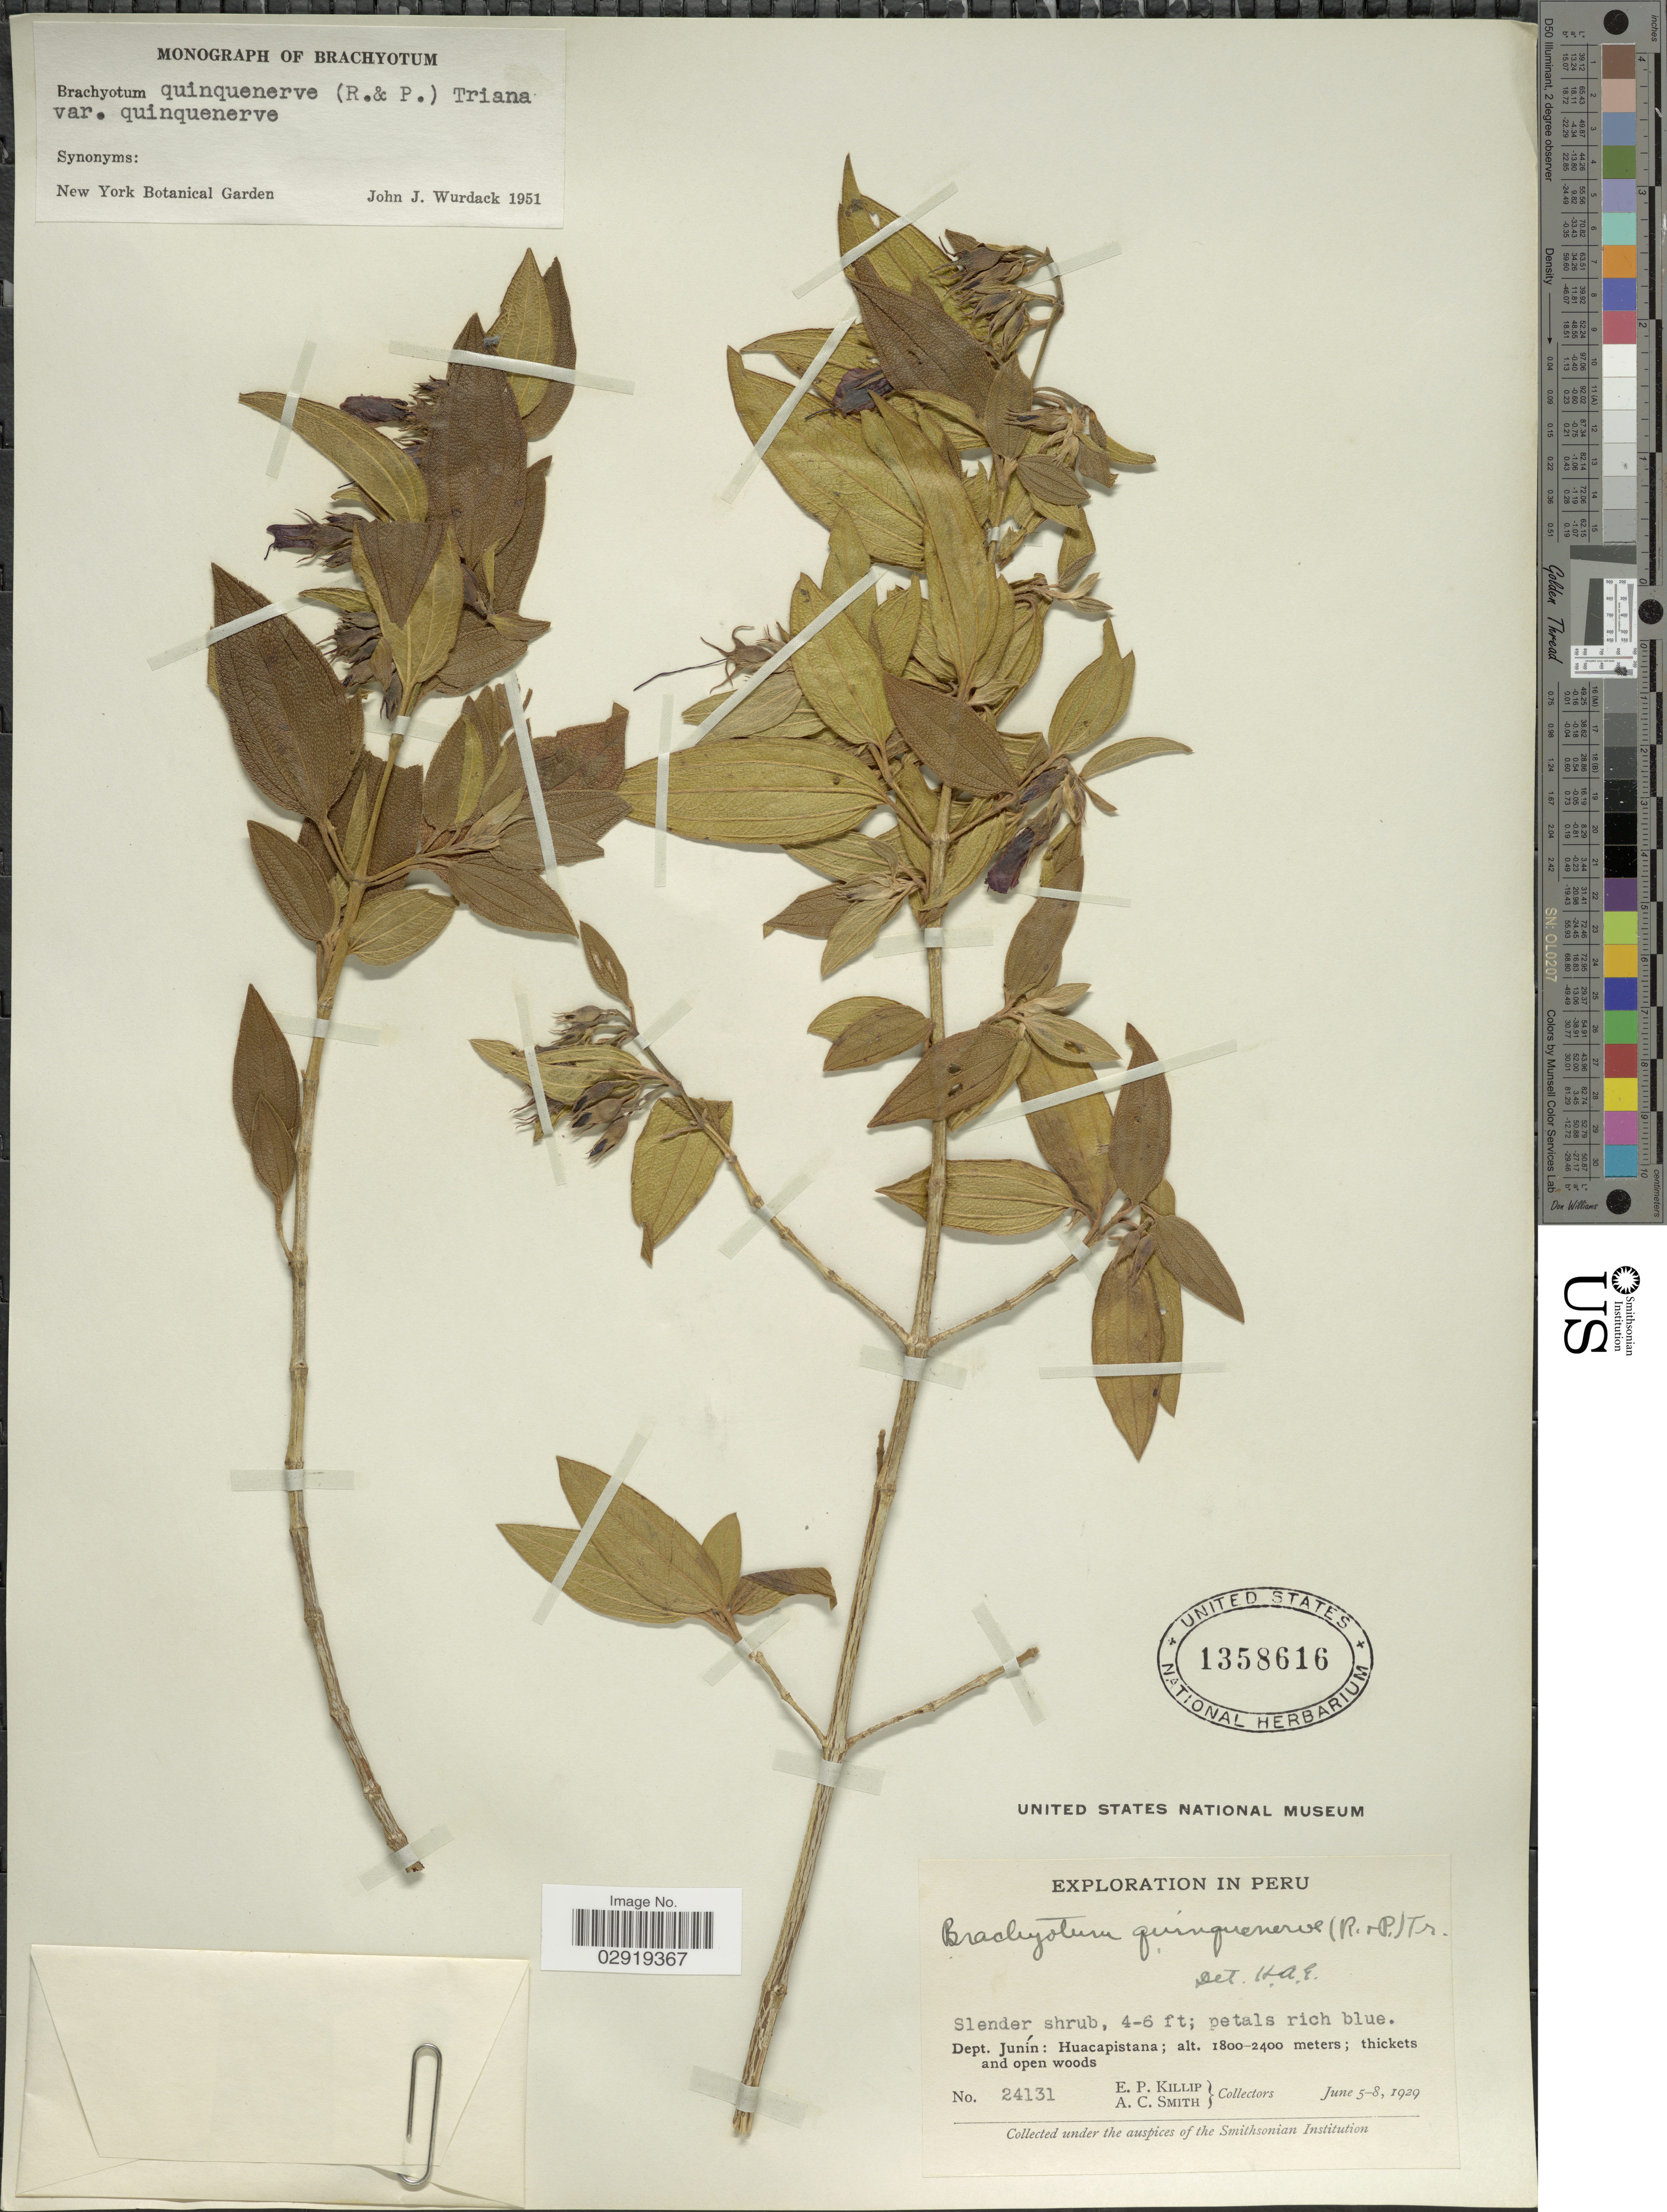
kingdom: Plantae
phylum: Tracheophyta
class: Magnoliopsida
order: Myrtales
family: Melastomataceae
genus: Brachyotum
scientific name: Brachyotum quinquenerve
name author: (Ruiz & Pav.) Triana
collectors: E. P. Killip & A. C. Smith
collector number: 24131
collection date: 1929-06-05/1929-06-08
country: Peru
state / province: Junín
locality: Dept. Junín: Huacapistana.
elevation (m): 1800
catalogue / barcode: US 1358616